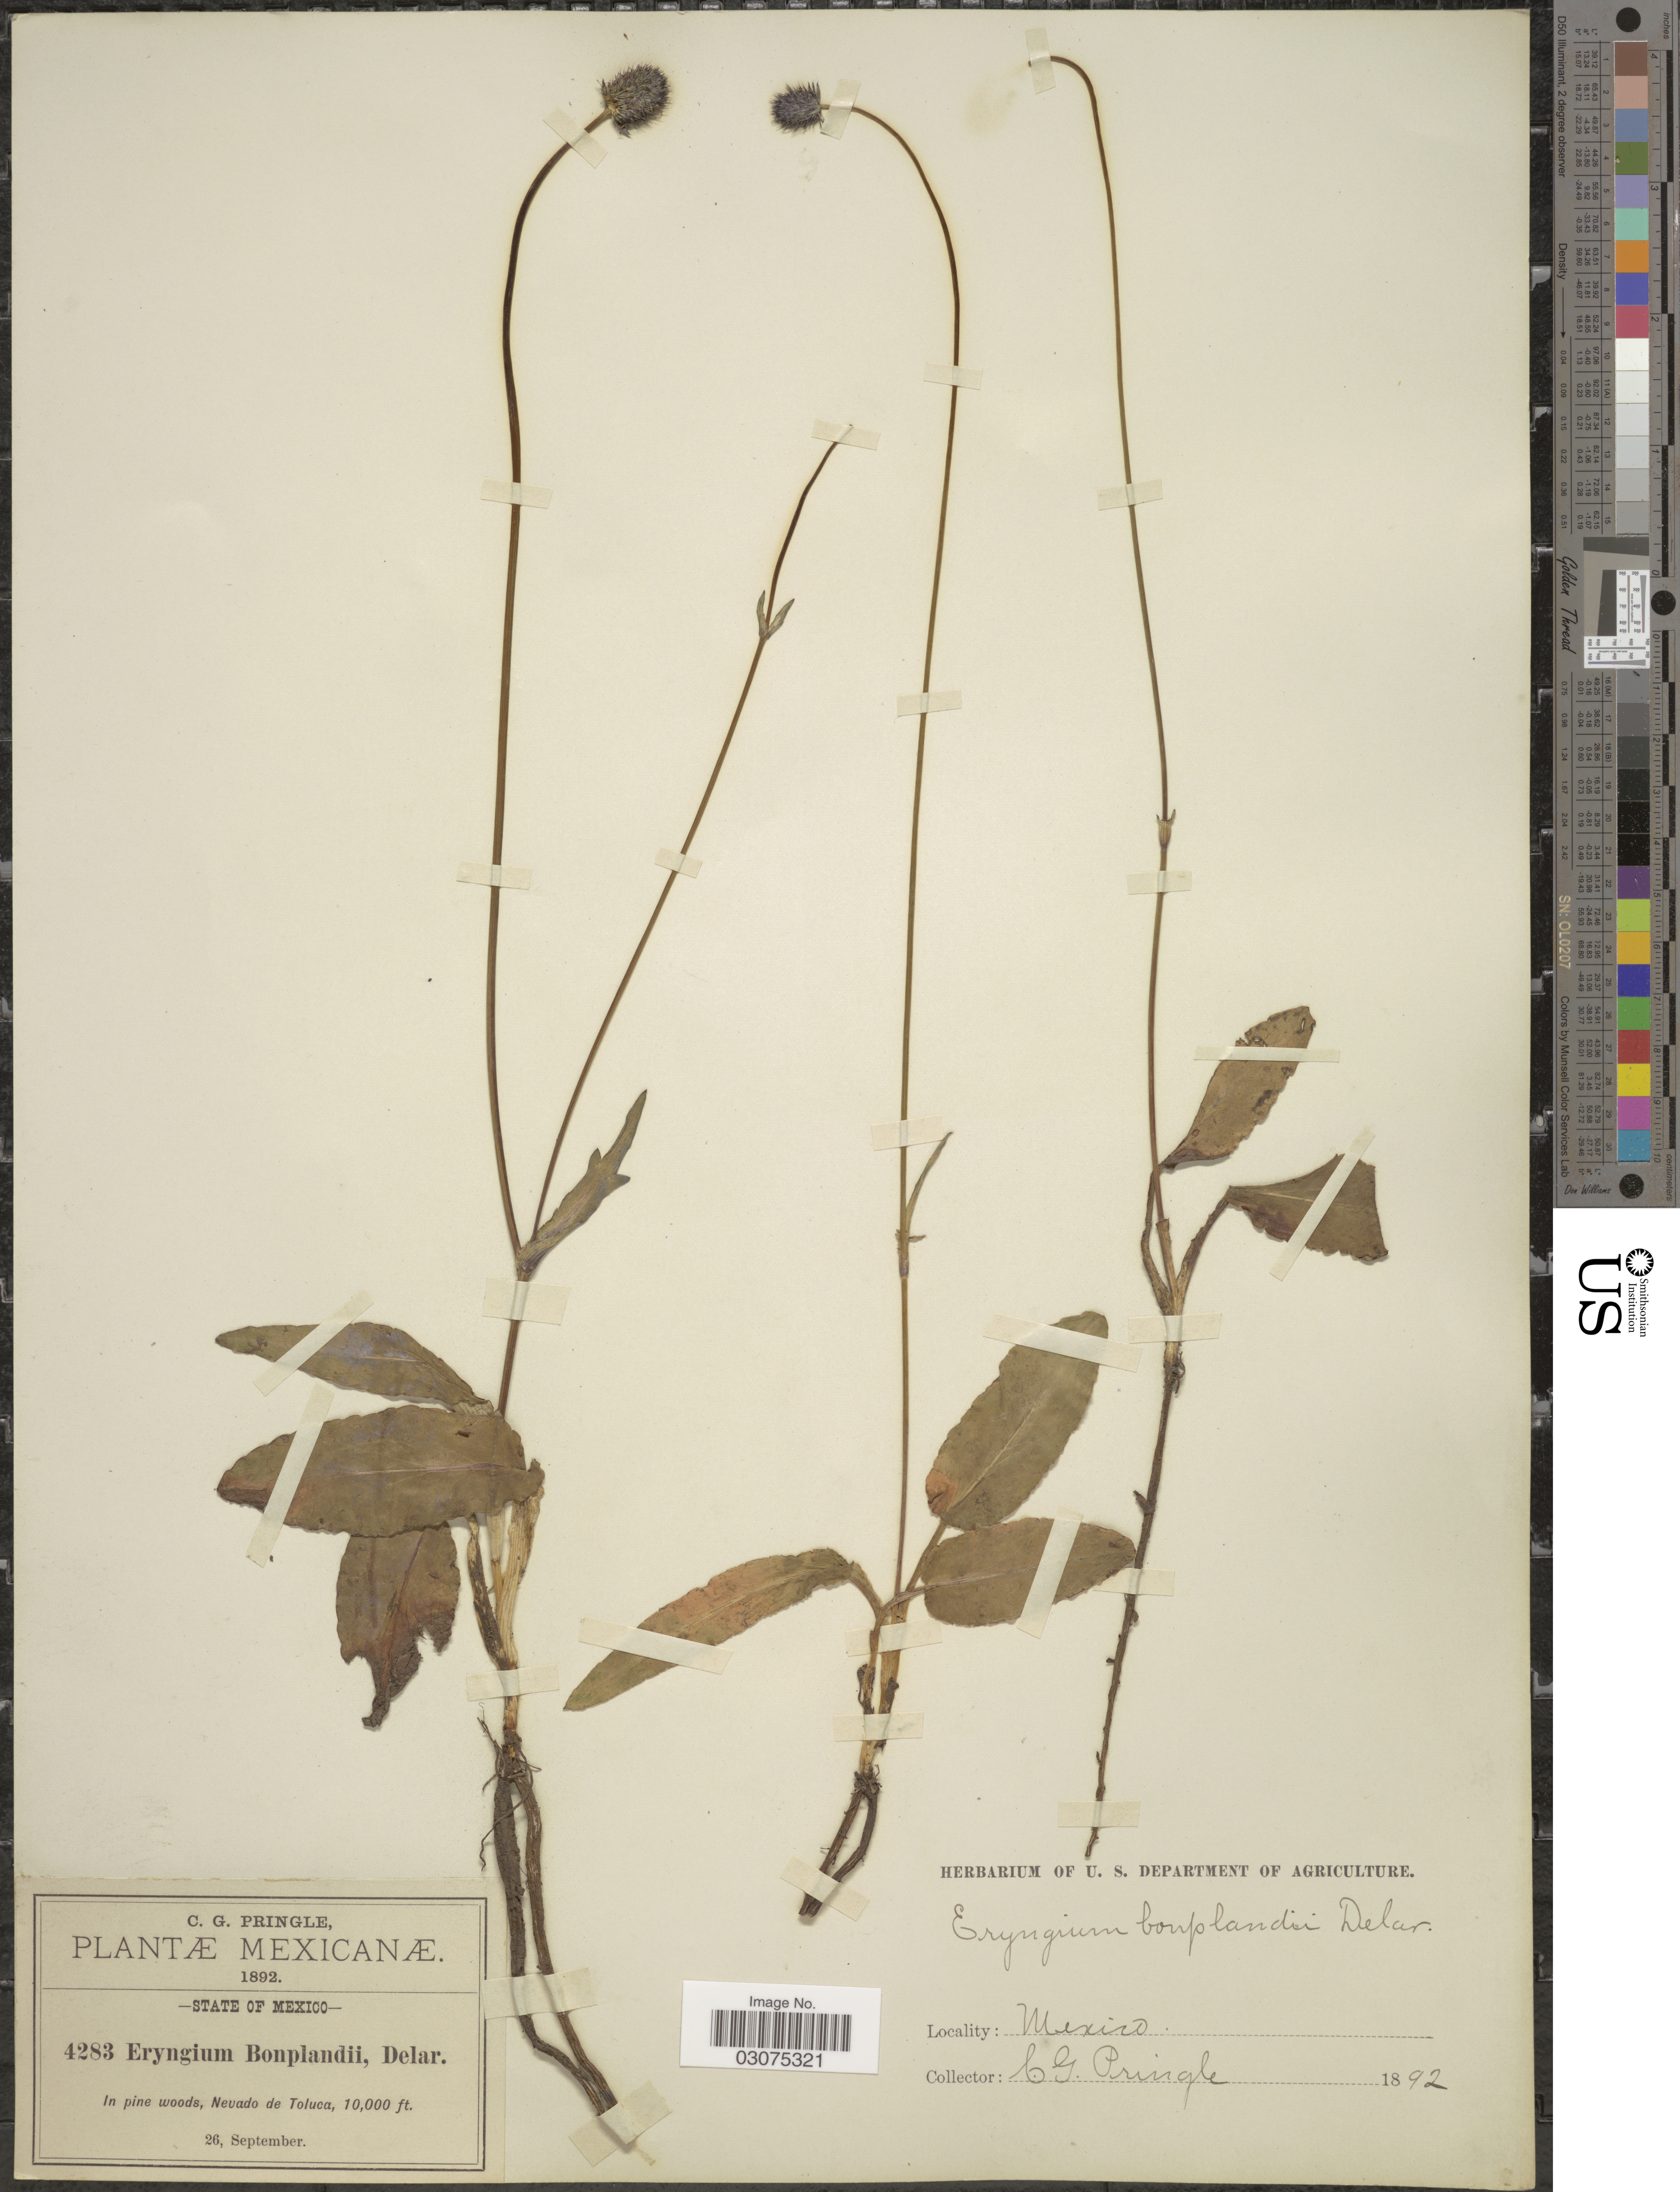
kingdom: Plantae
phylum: Tracheophyta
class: Magnoliopsida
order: Apiales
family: Apiaceae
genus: Eryngium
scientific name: Eryngium bonplandii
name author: F. Delaroche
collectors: C. G. Pringle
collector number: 4283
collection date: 1892-09-26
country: Mexico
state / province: México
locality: In pine woods, Nevado de Toluca.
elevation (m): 3048